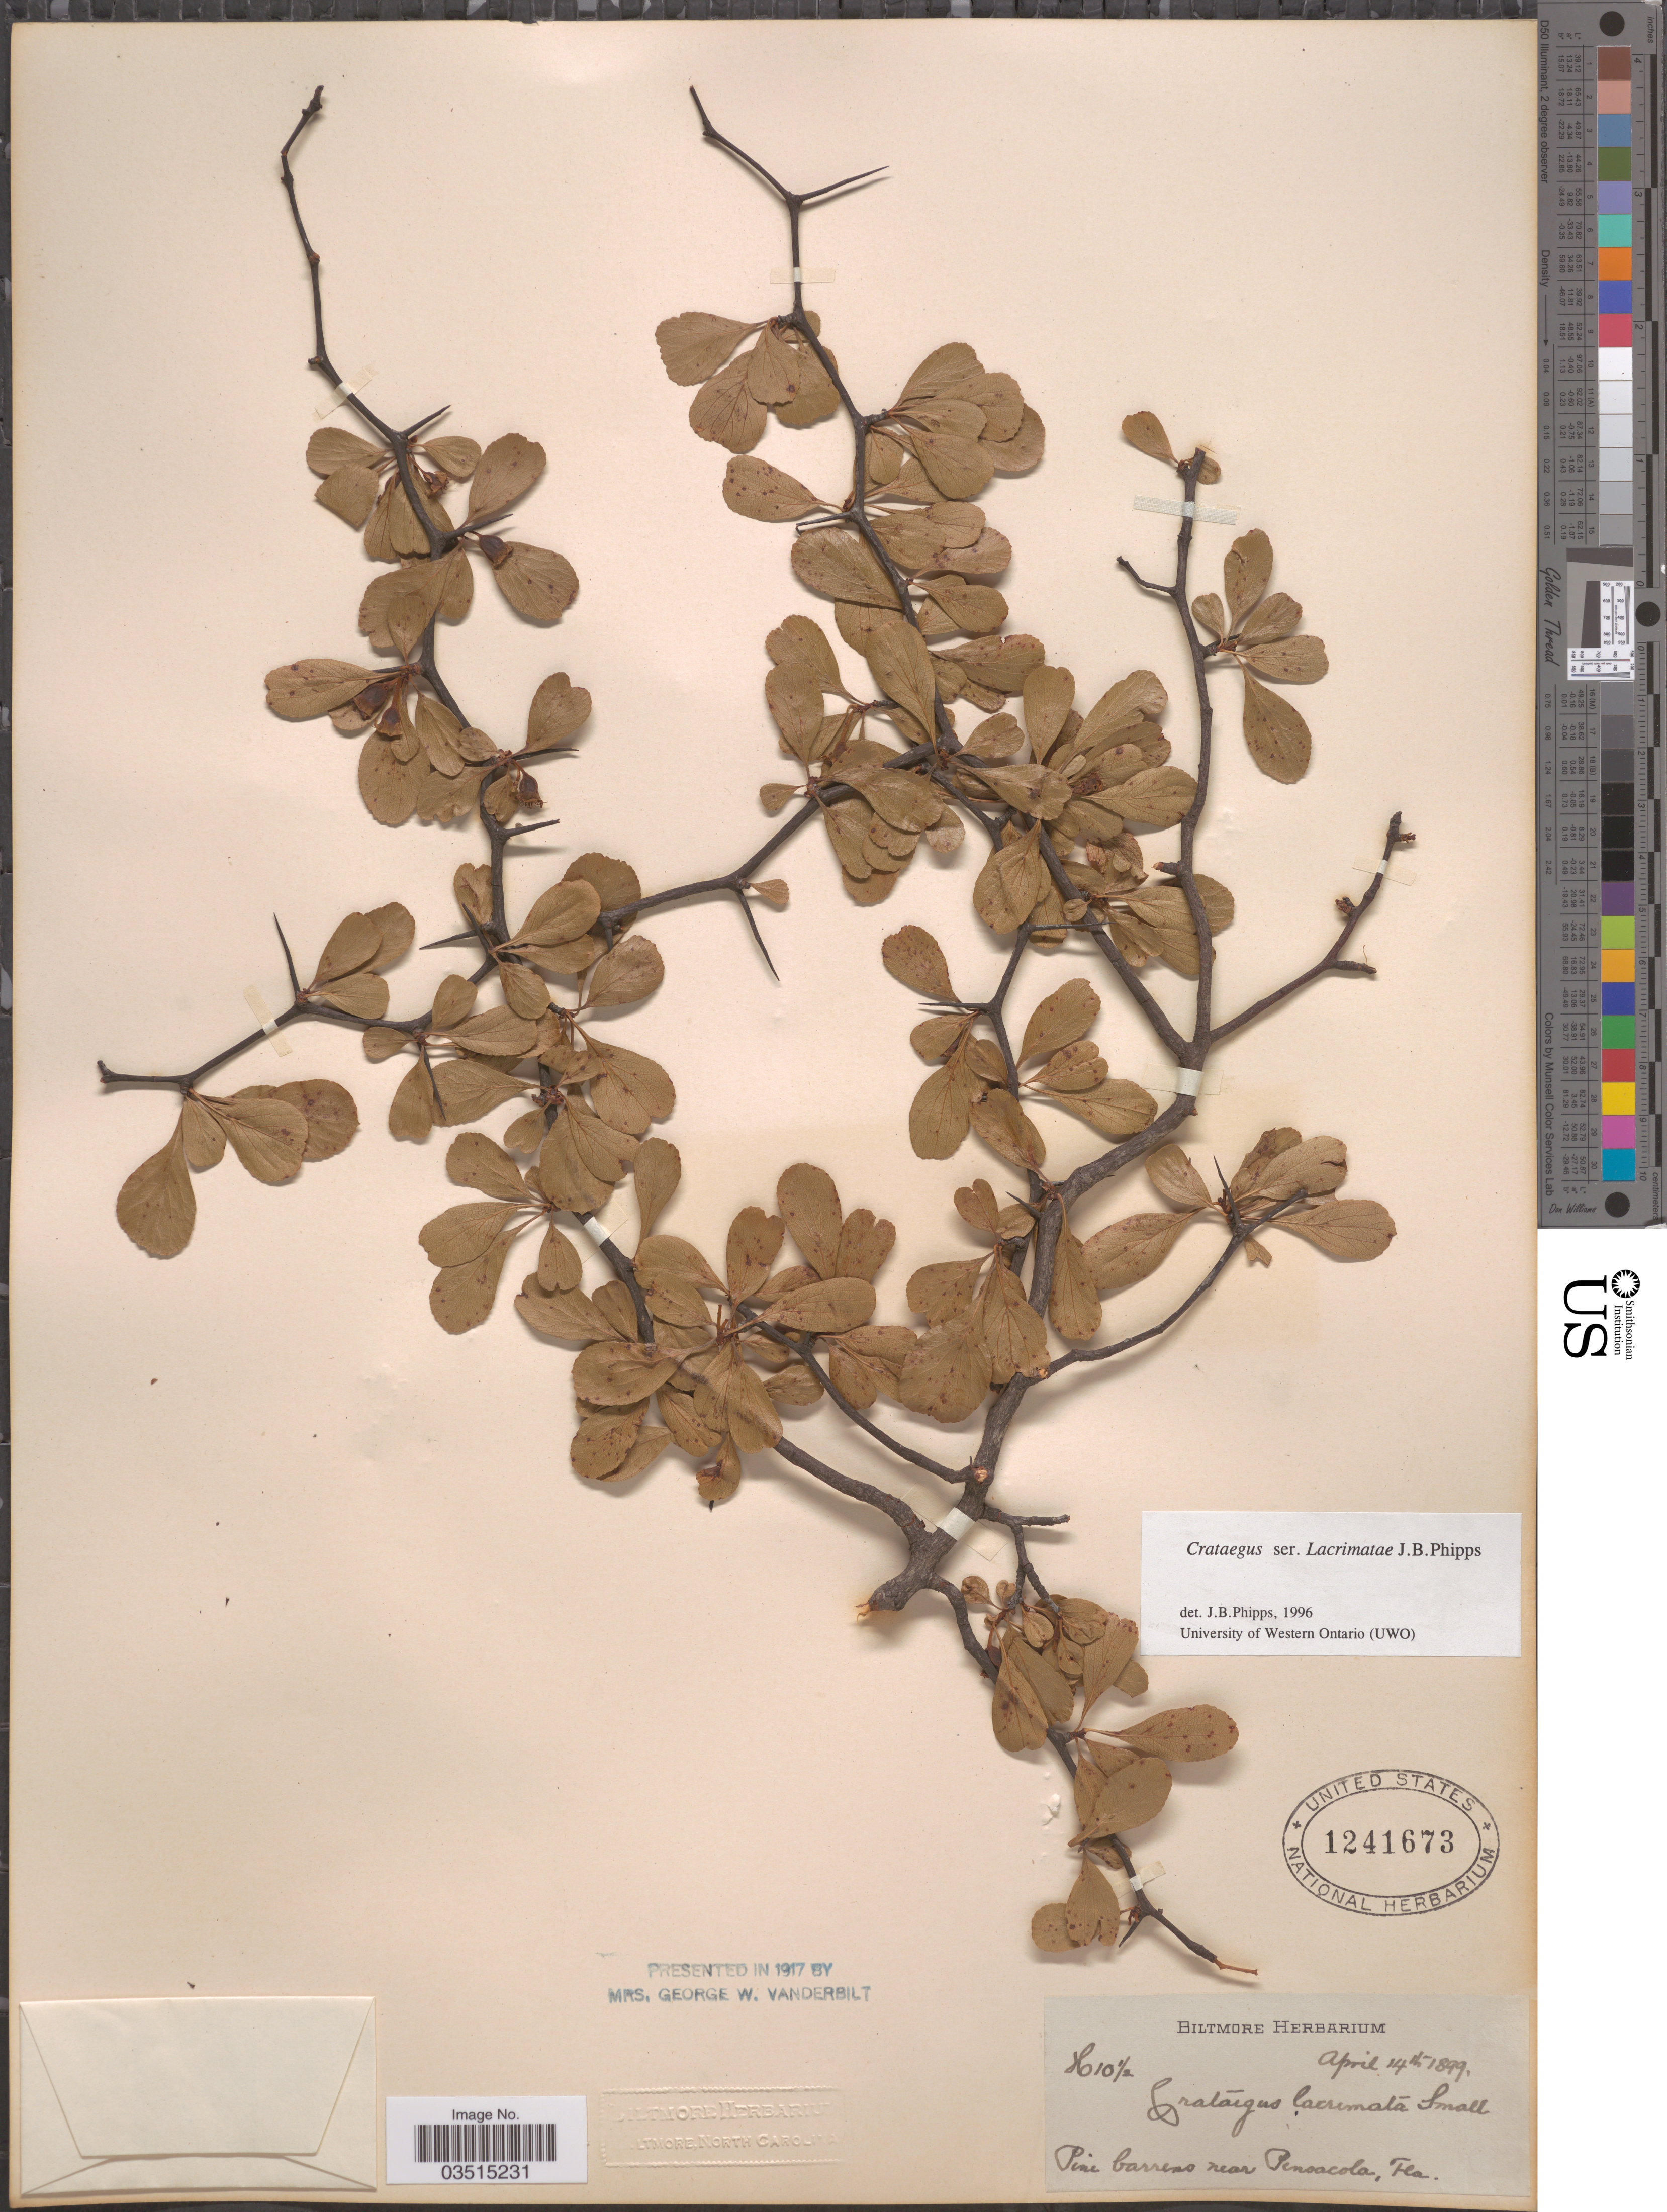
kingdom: Plantae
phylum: Tracheophyta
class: Magnoliopsida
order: Rosales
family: Rosaceae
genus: Crataegus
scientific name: Crataegus lacrimata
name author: Small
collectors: ex herb. Biltmore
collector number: H10½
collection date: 1899-04-14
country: United States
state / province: Florida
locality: Pine barrens near Pensacola.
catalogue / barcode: US 1241673